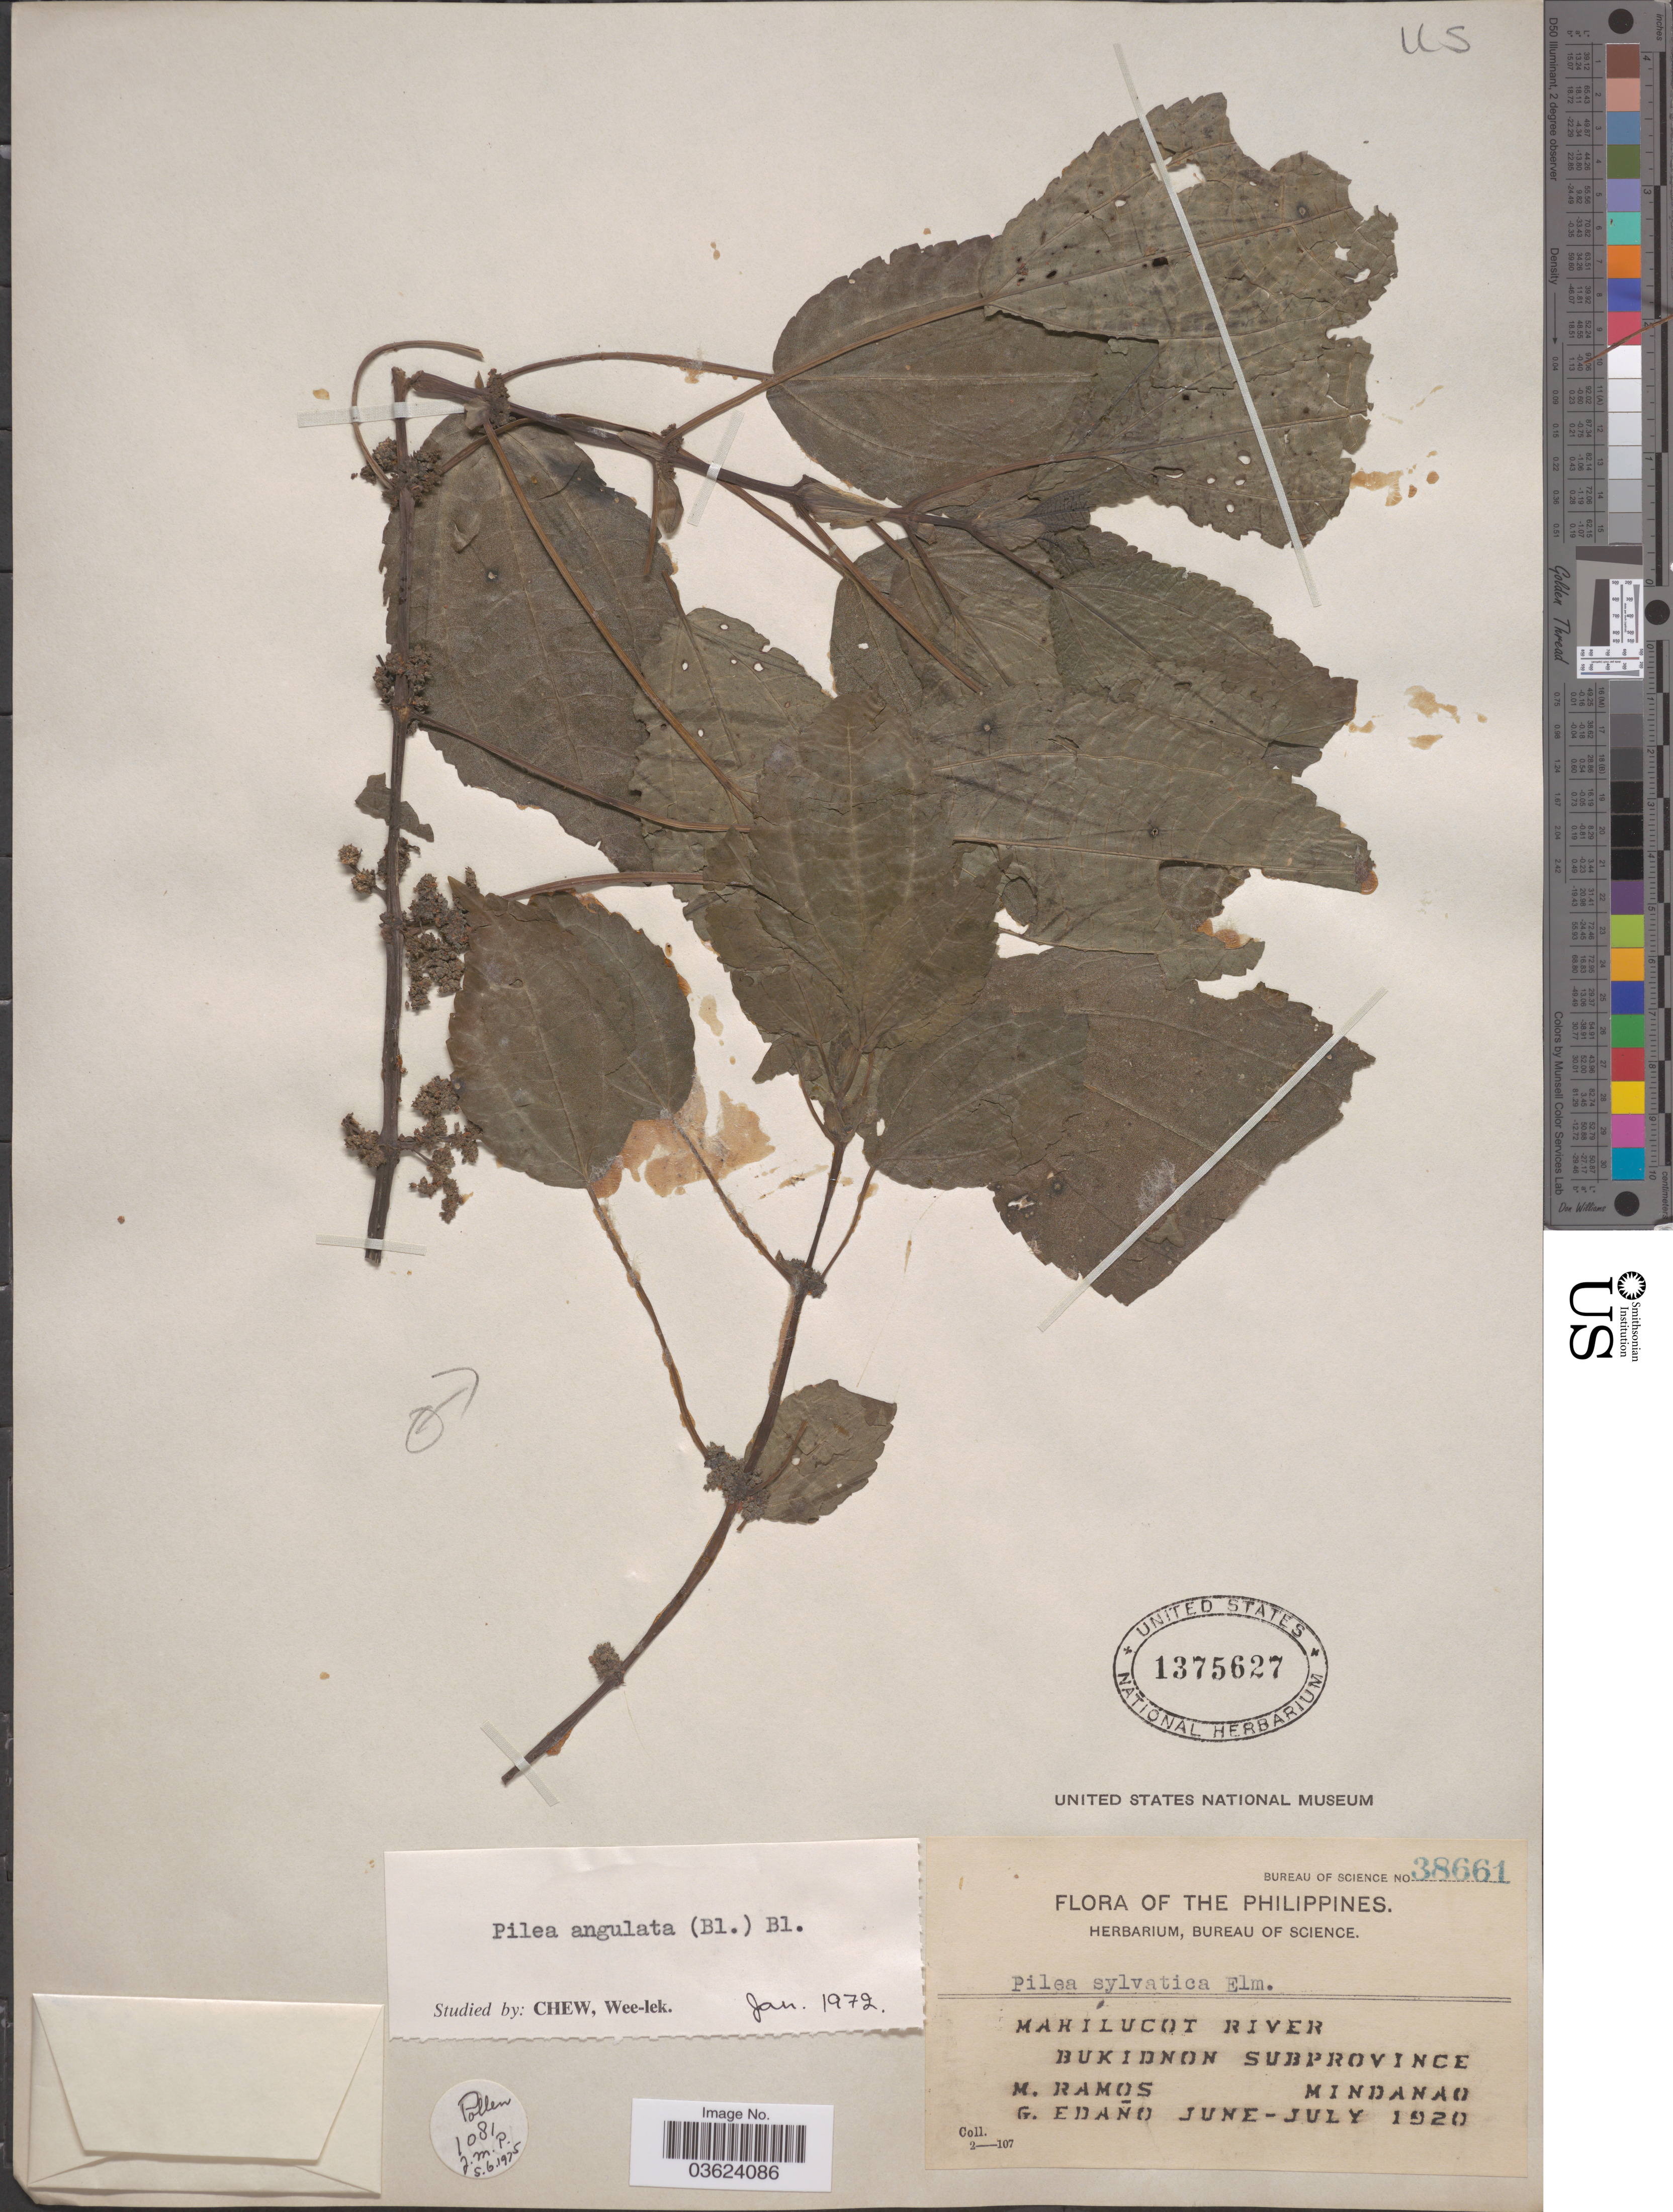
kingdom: Plantae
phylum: Tracheophyta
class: Magnoliopsida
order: Rosales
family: Urticaceae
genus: Pilea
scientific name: Pilea angulata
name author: Blume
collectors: M. Ramos & G. Edaño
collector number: Bureau of Science 38661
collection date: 1920-06/1920-07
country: Philippines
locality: Mahilucot River. Bukidnon Subprovince. Mindanao.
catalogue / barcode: US 1375627